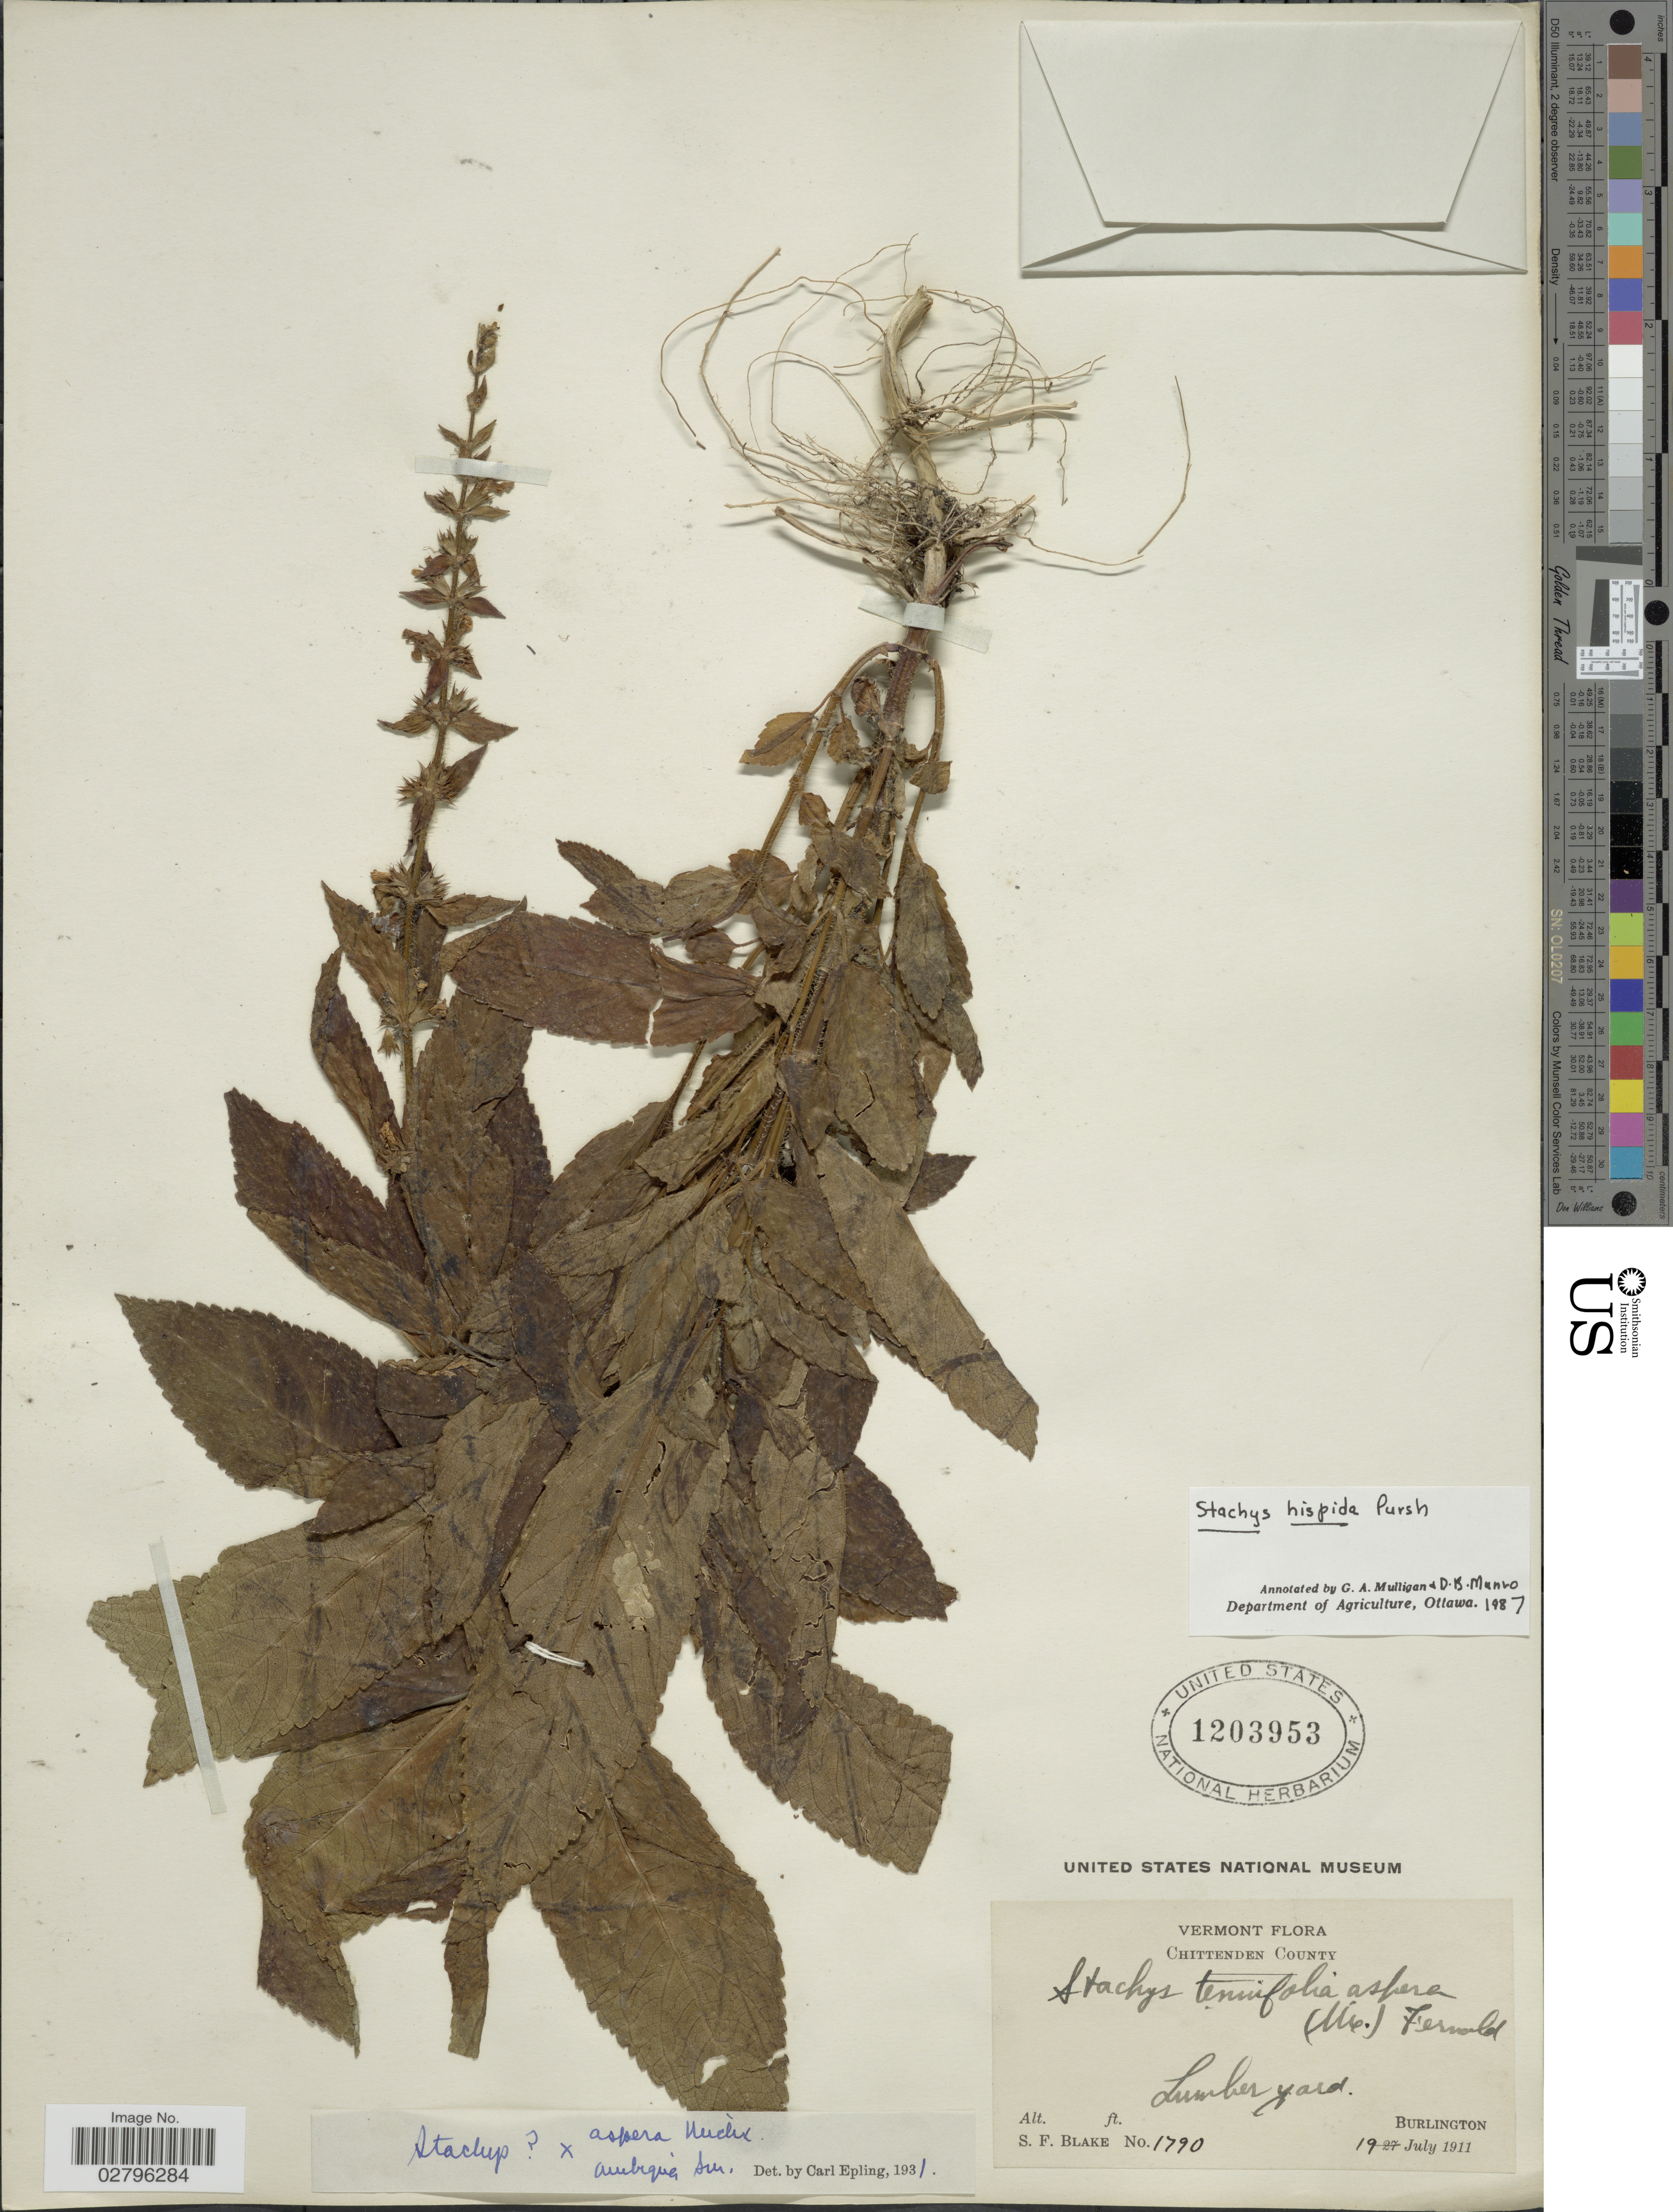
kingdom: Plantae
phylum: Tracheophyta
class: Magnoliopsida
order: Lamiales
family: Lamiaceae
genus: Stachys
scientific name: Stachys hispida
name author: Pursh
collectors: S. Blake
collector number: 1790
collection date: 1911-07-19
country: United States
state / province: Vermont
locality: Chittenden County. Lumber yard. Burlington.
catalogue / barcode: US 1203953